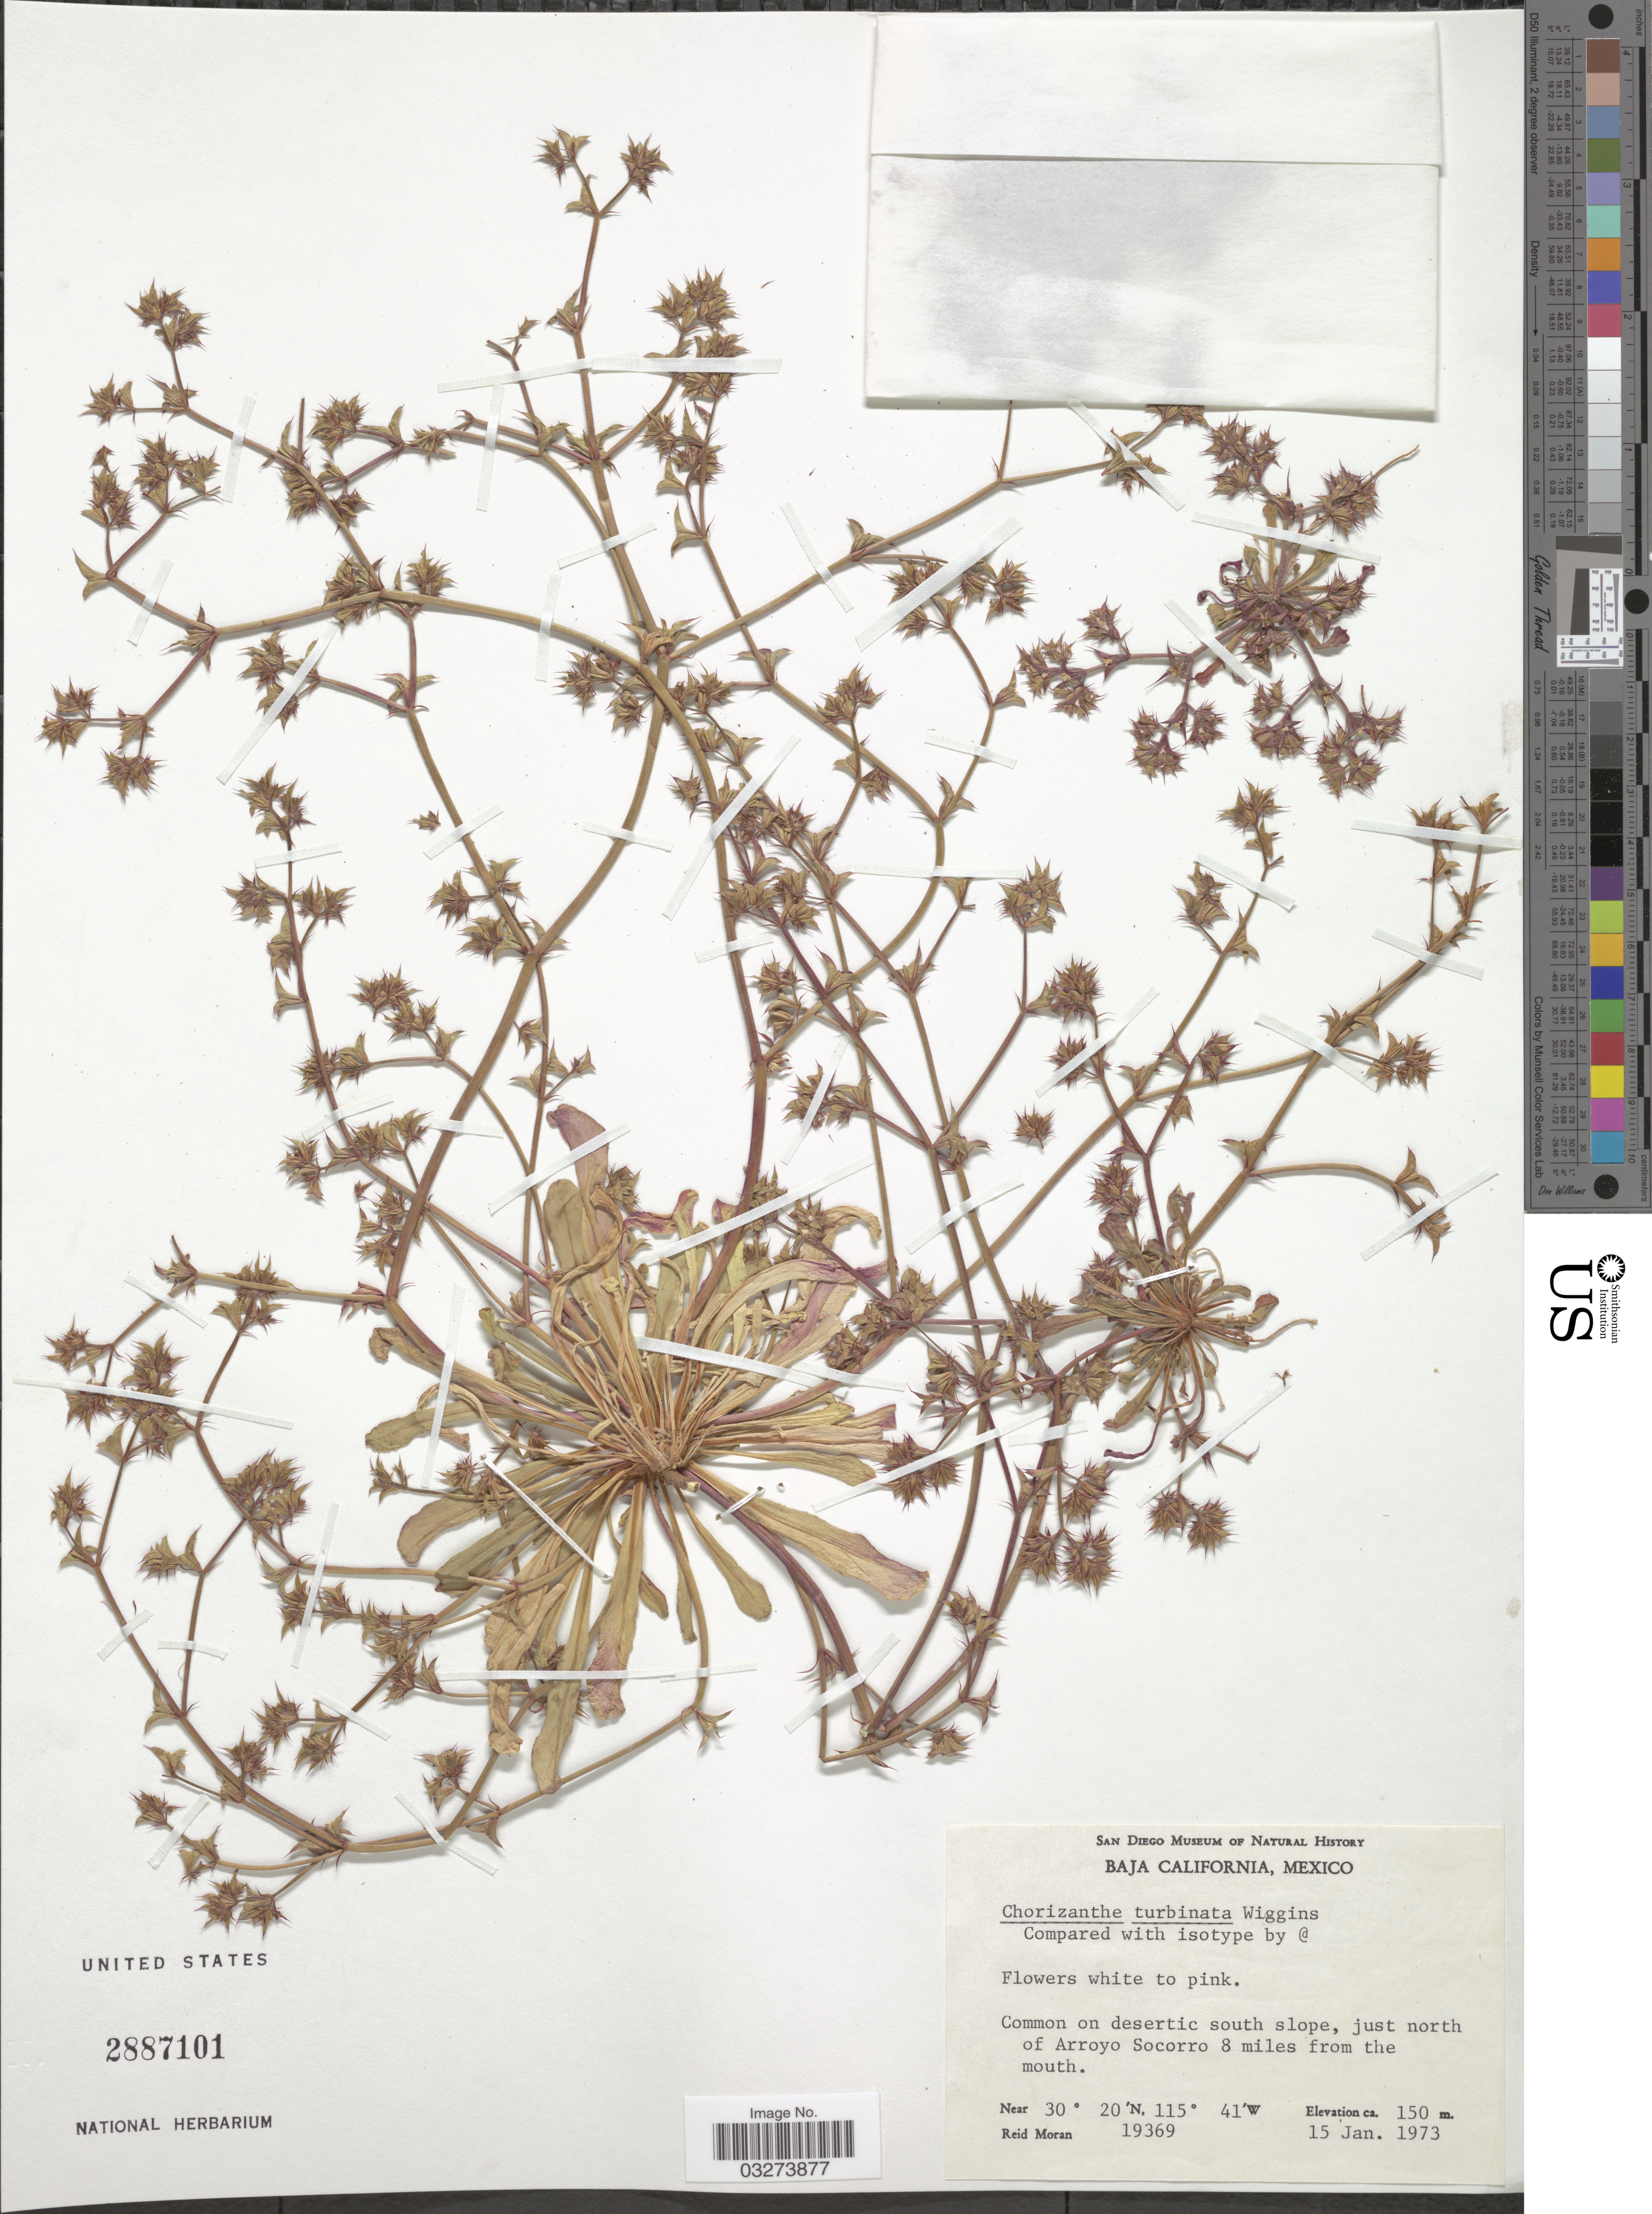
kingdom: Plantae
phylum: Tracheophyta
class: Magnoliopsida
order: Caryophyllales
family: Polygonaceae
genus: Chorizanthe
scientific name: Chorizanthe turbinata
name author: Wiggins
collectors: R. Moran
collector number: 19369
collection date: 1973-01-15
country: Mexico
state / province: Baja California Norte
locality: Just north of Arroyo Socorro 8 miles from the mouth.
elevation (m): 150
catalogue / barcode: US 2887101